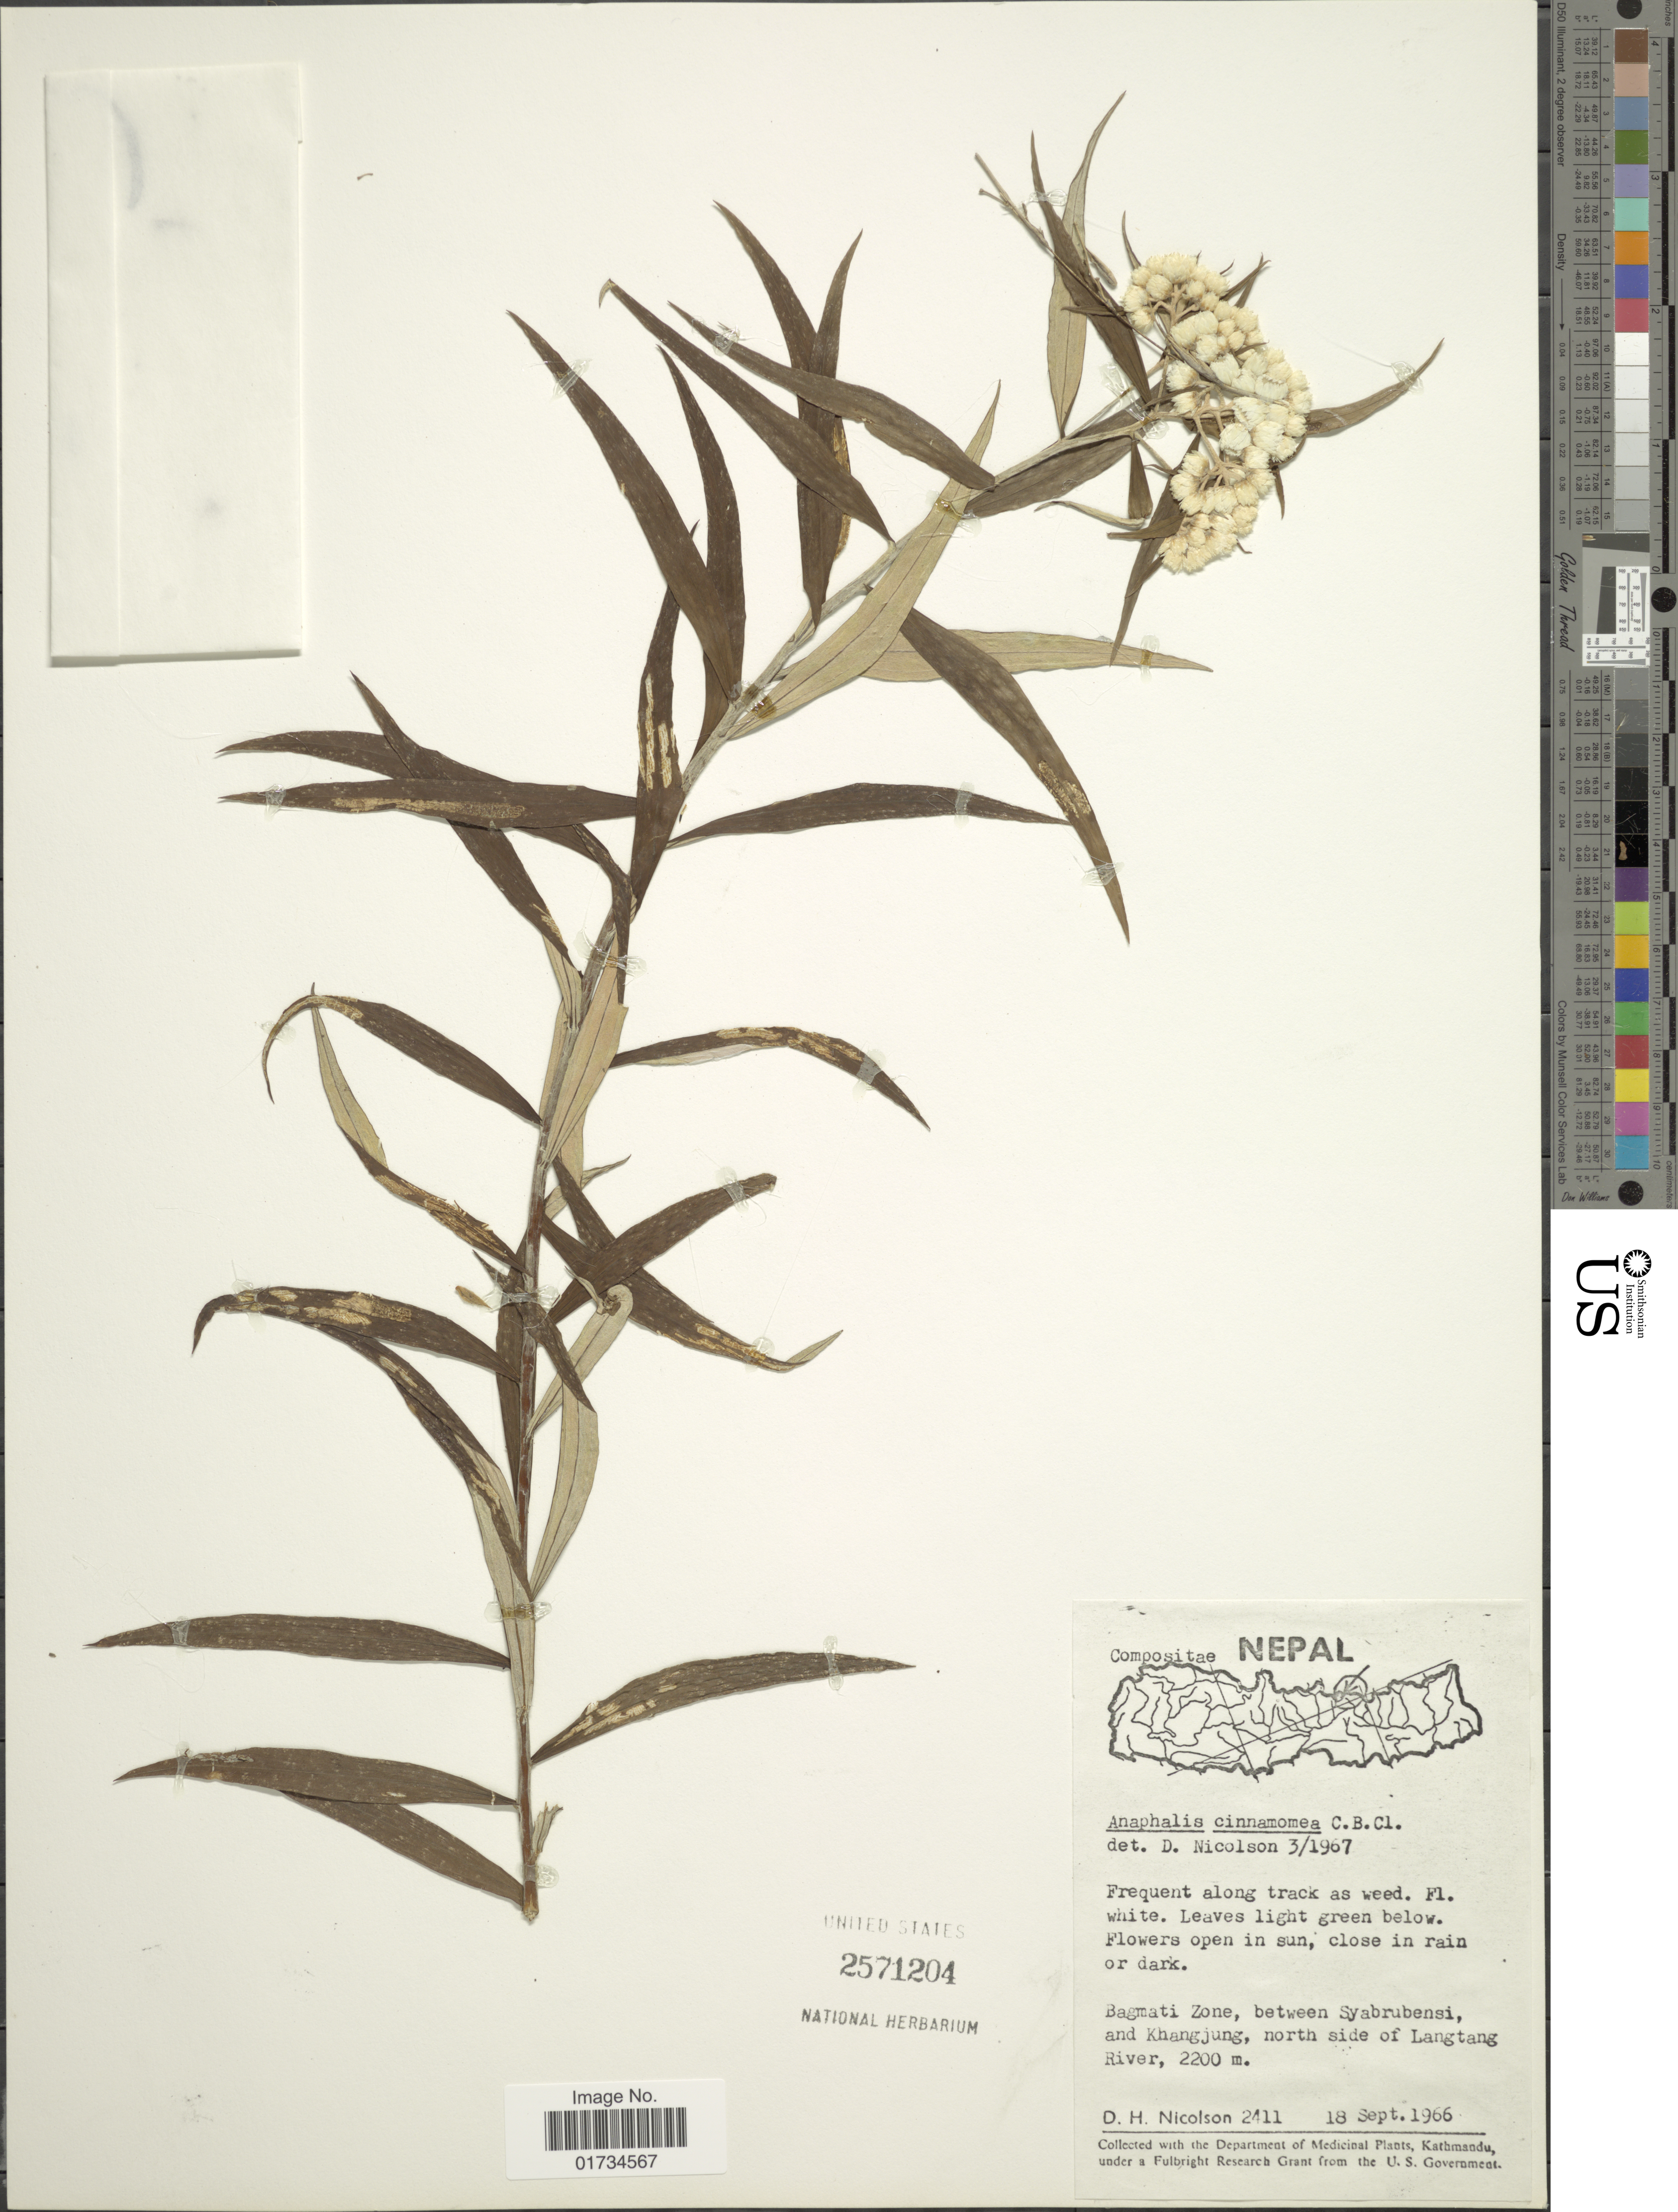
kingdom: Plantae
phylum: Tracheophyta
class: Magnoliopsida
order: Asterales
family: Asteraceae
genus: Anaphalis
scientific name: Anaphalis cinnamomea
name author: (DC.) C.B. Clarke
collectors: D. H. Nicolson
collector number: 2411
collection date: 1966-09-18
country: Nepal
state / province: Bagmati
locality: Bagmati Zone, between Syabrubensi, and Khangjung, north side of Langtang Riveri, Nepal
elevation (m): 2200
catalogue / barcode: US 2571204